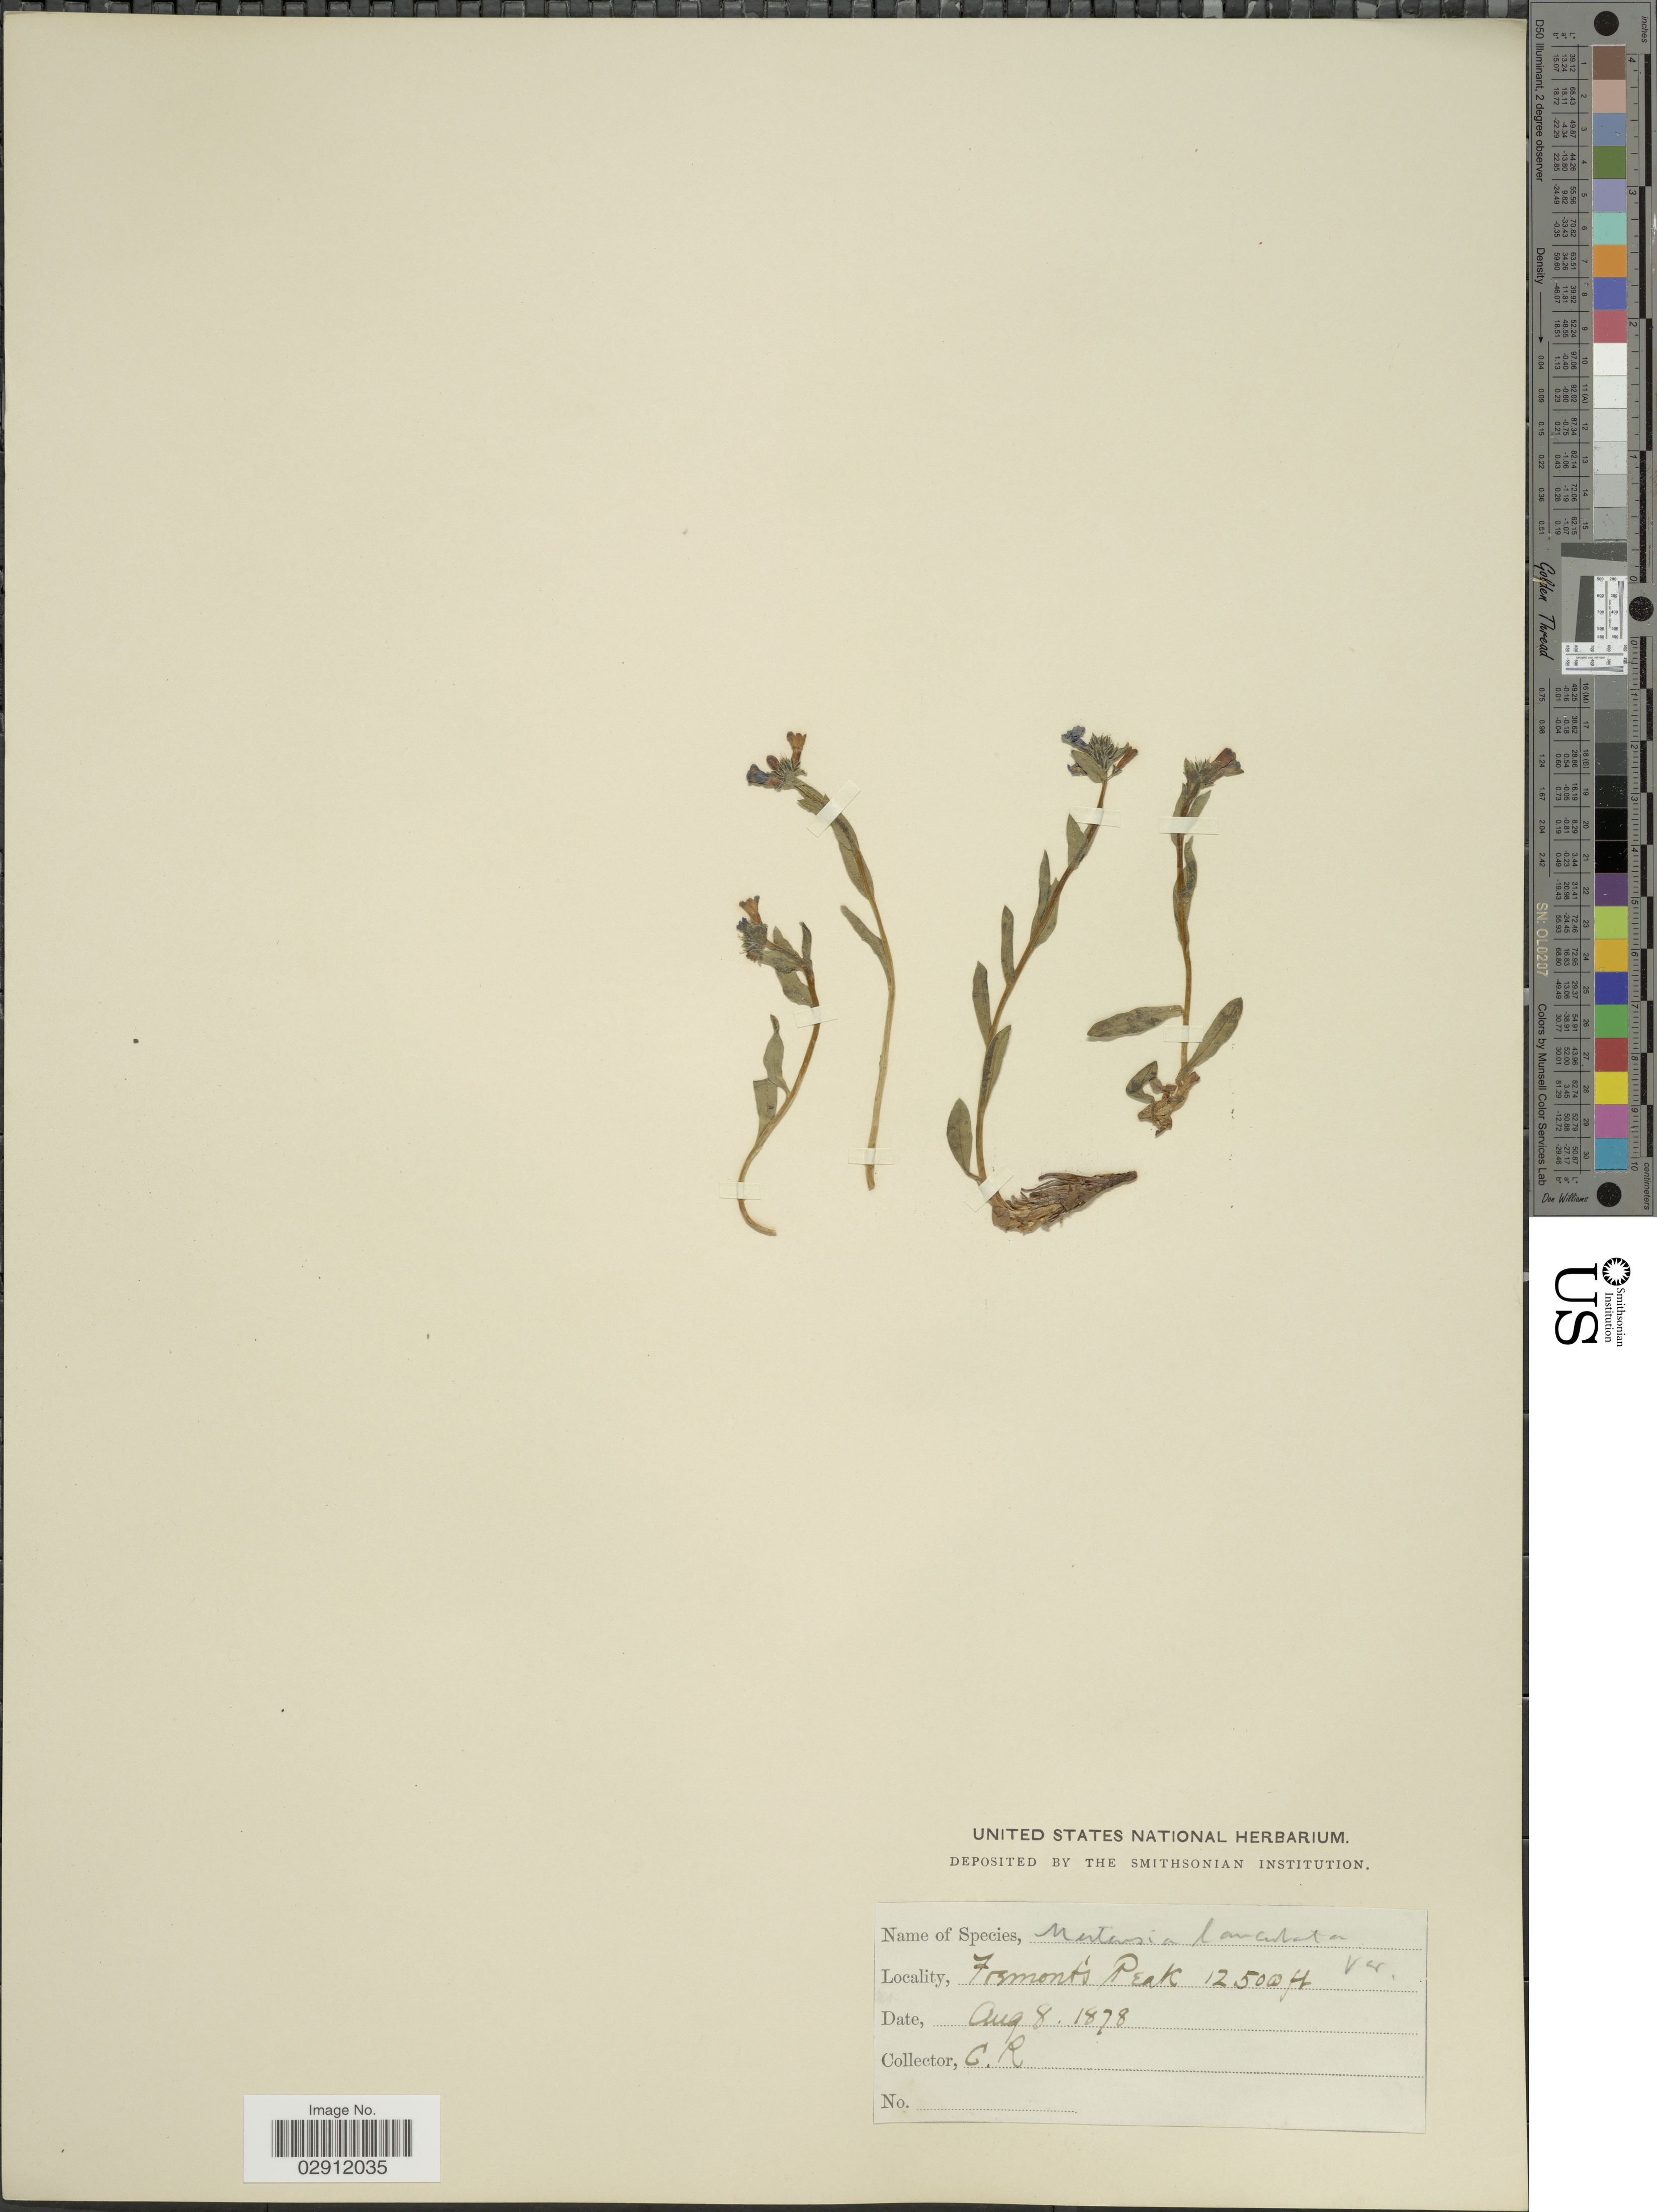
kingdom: Plantae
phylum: Tracheophyta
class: Magnoliopsida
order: Boraginales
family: Boraginaceae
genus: Mertensia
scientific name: Mertensia alpina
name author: (Torr.) G. Don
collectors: C. R.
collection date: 1878-08-08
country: United States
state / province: California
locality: Fremont's Peak.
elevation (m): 3810